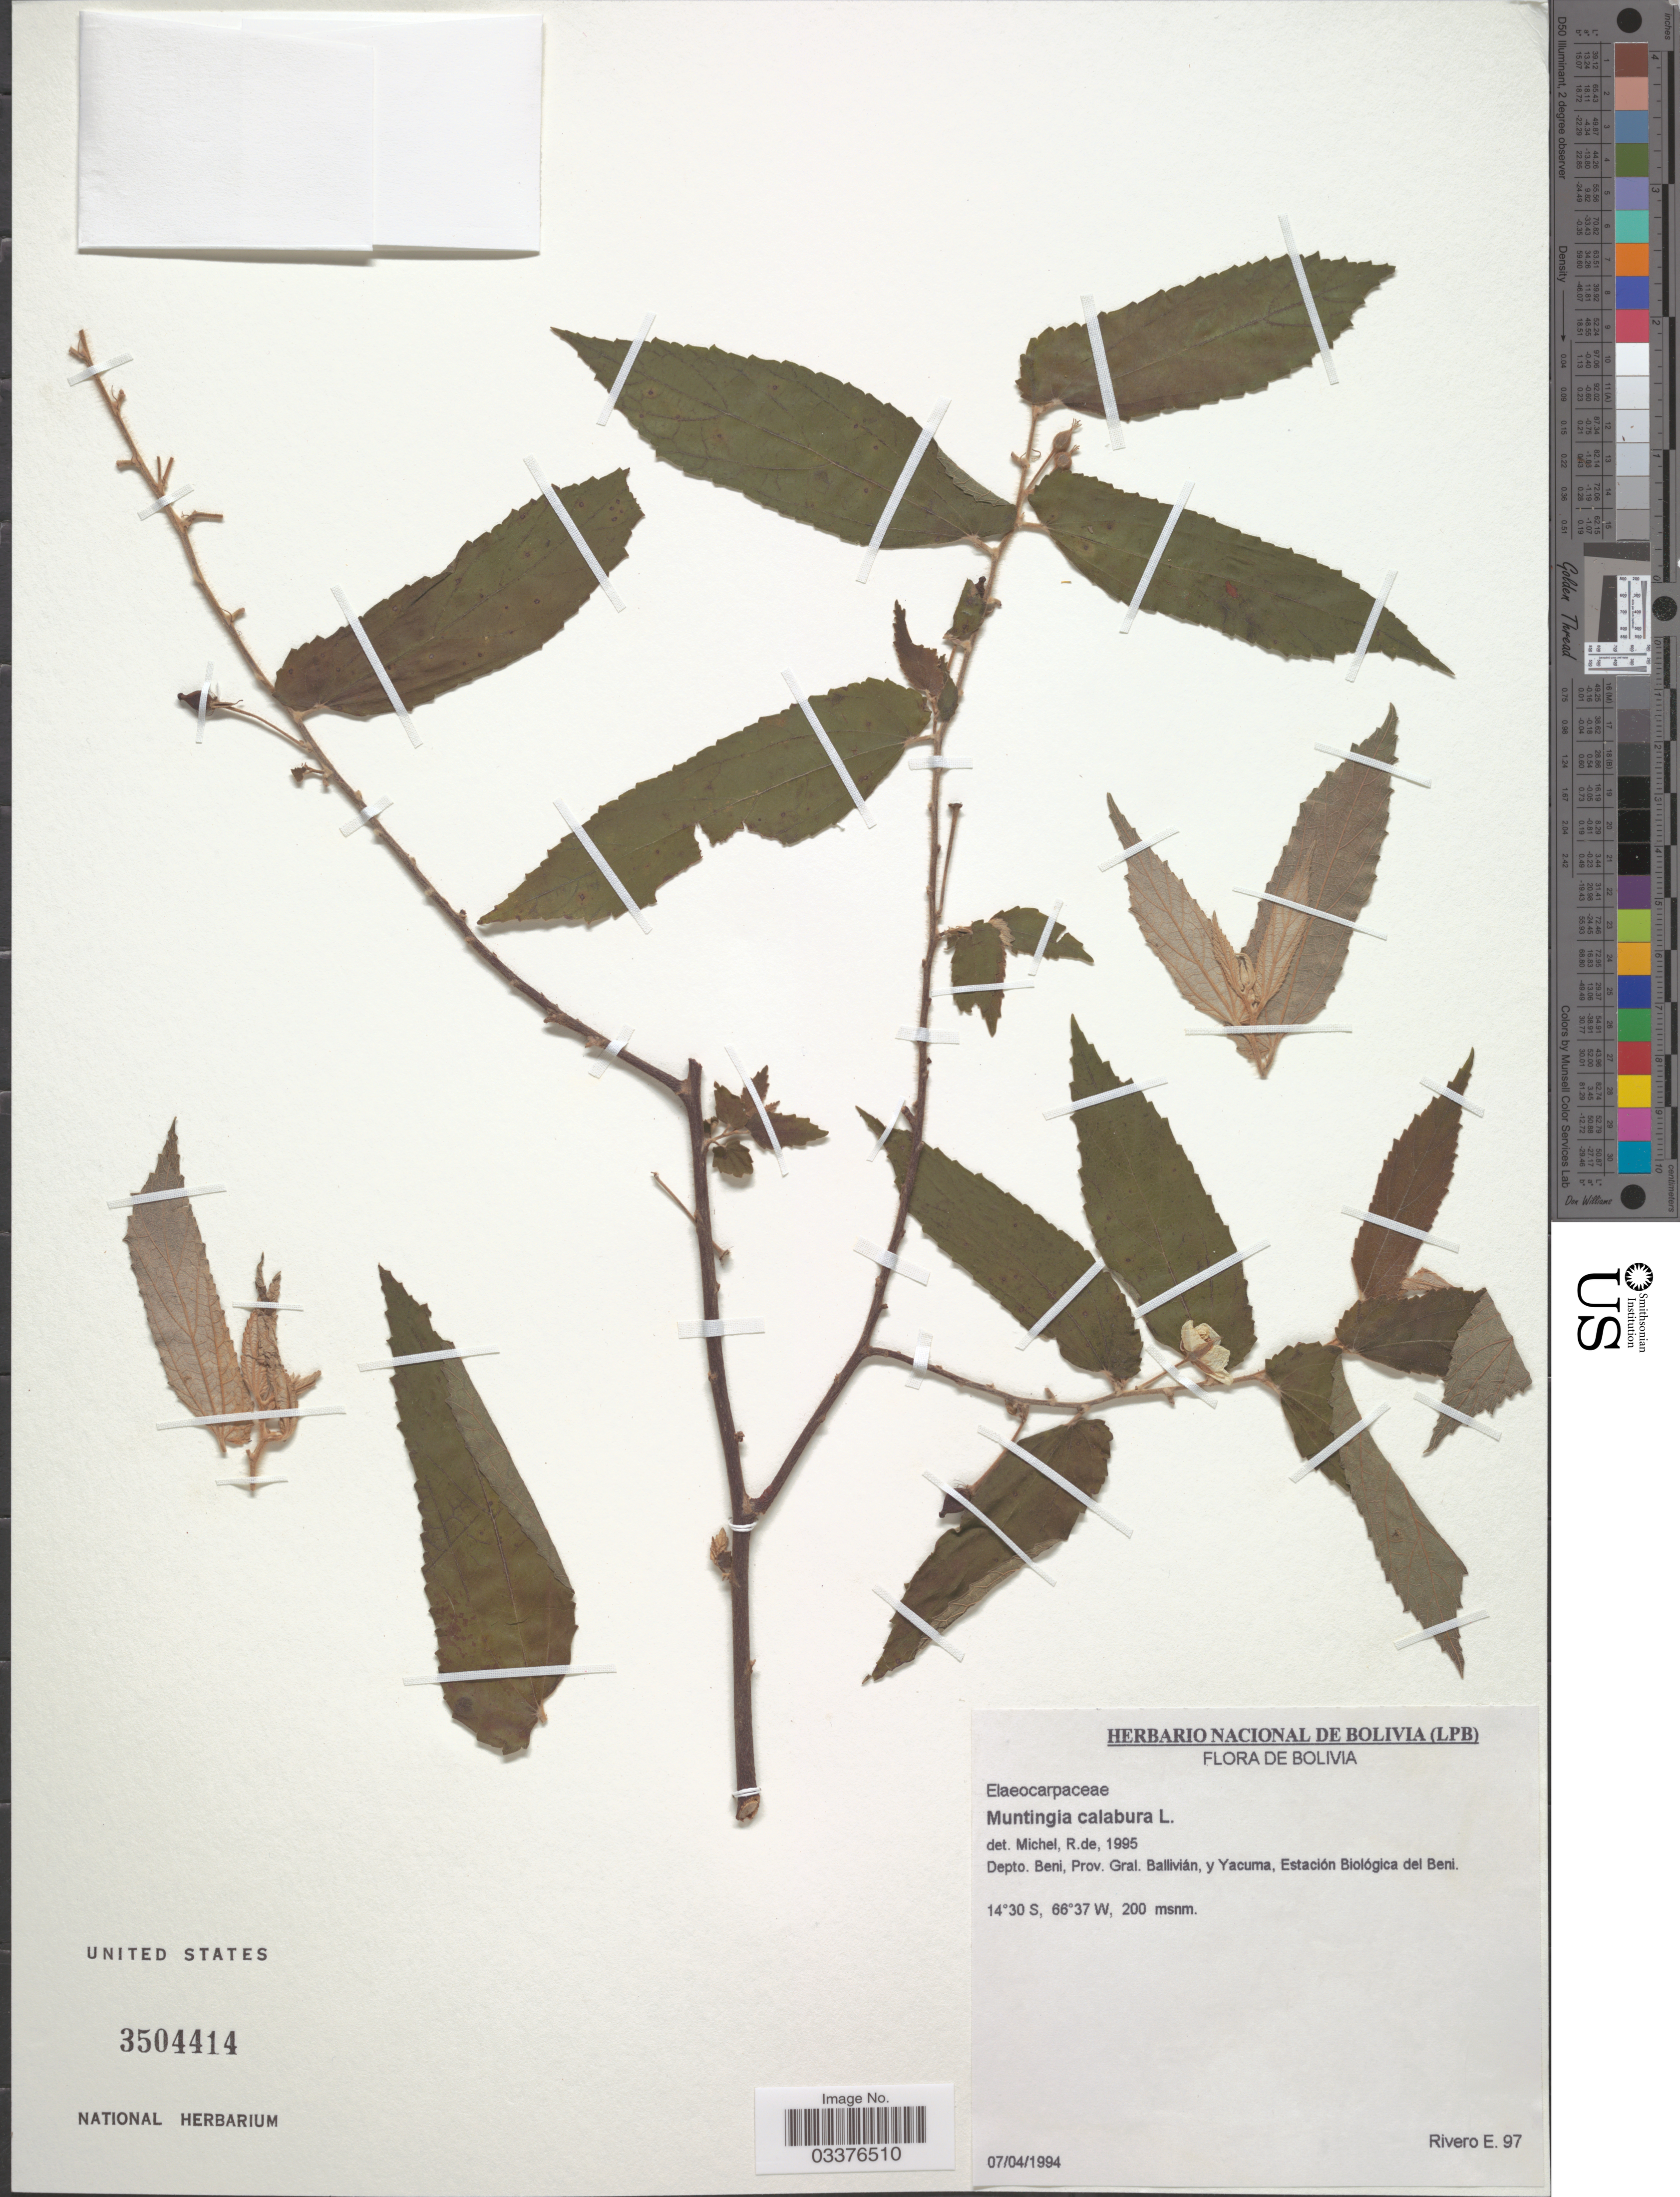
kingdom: Plantae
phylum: Tracheophyta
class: Magnoliopsida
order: Malvales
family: Muntingiaceae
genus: Muntingia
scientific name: Muntingia calabura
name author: L.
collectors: E. Rivero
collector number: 97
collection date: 1994-04-07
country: Bolivia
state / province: Beni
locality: Depto. Beni, Prov. Gral. Ballivián, y Yacuma, Estación Biológica del Beni.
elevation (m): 200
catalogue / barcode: US 3504414